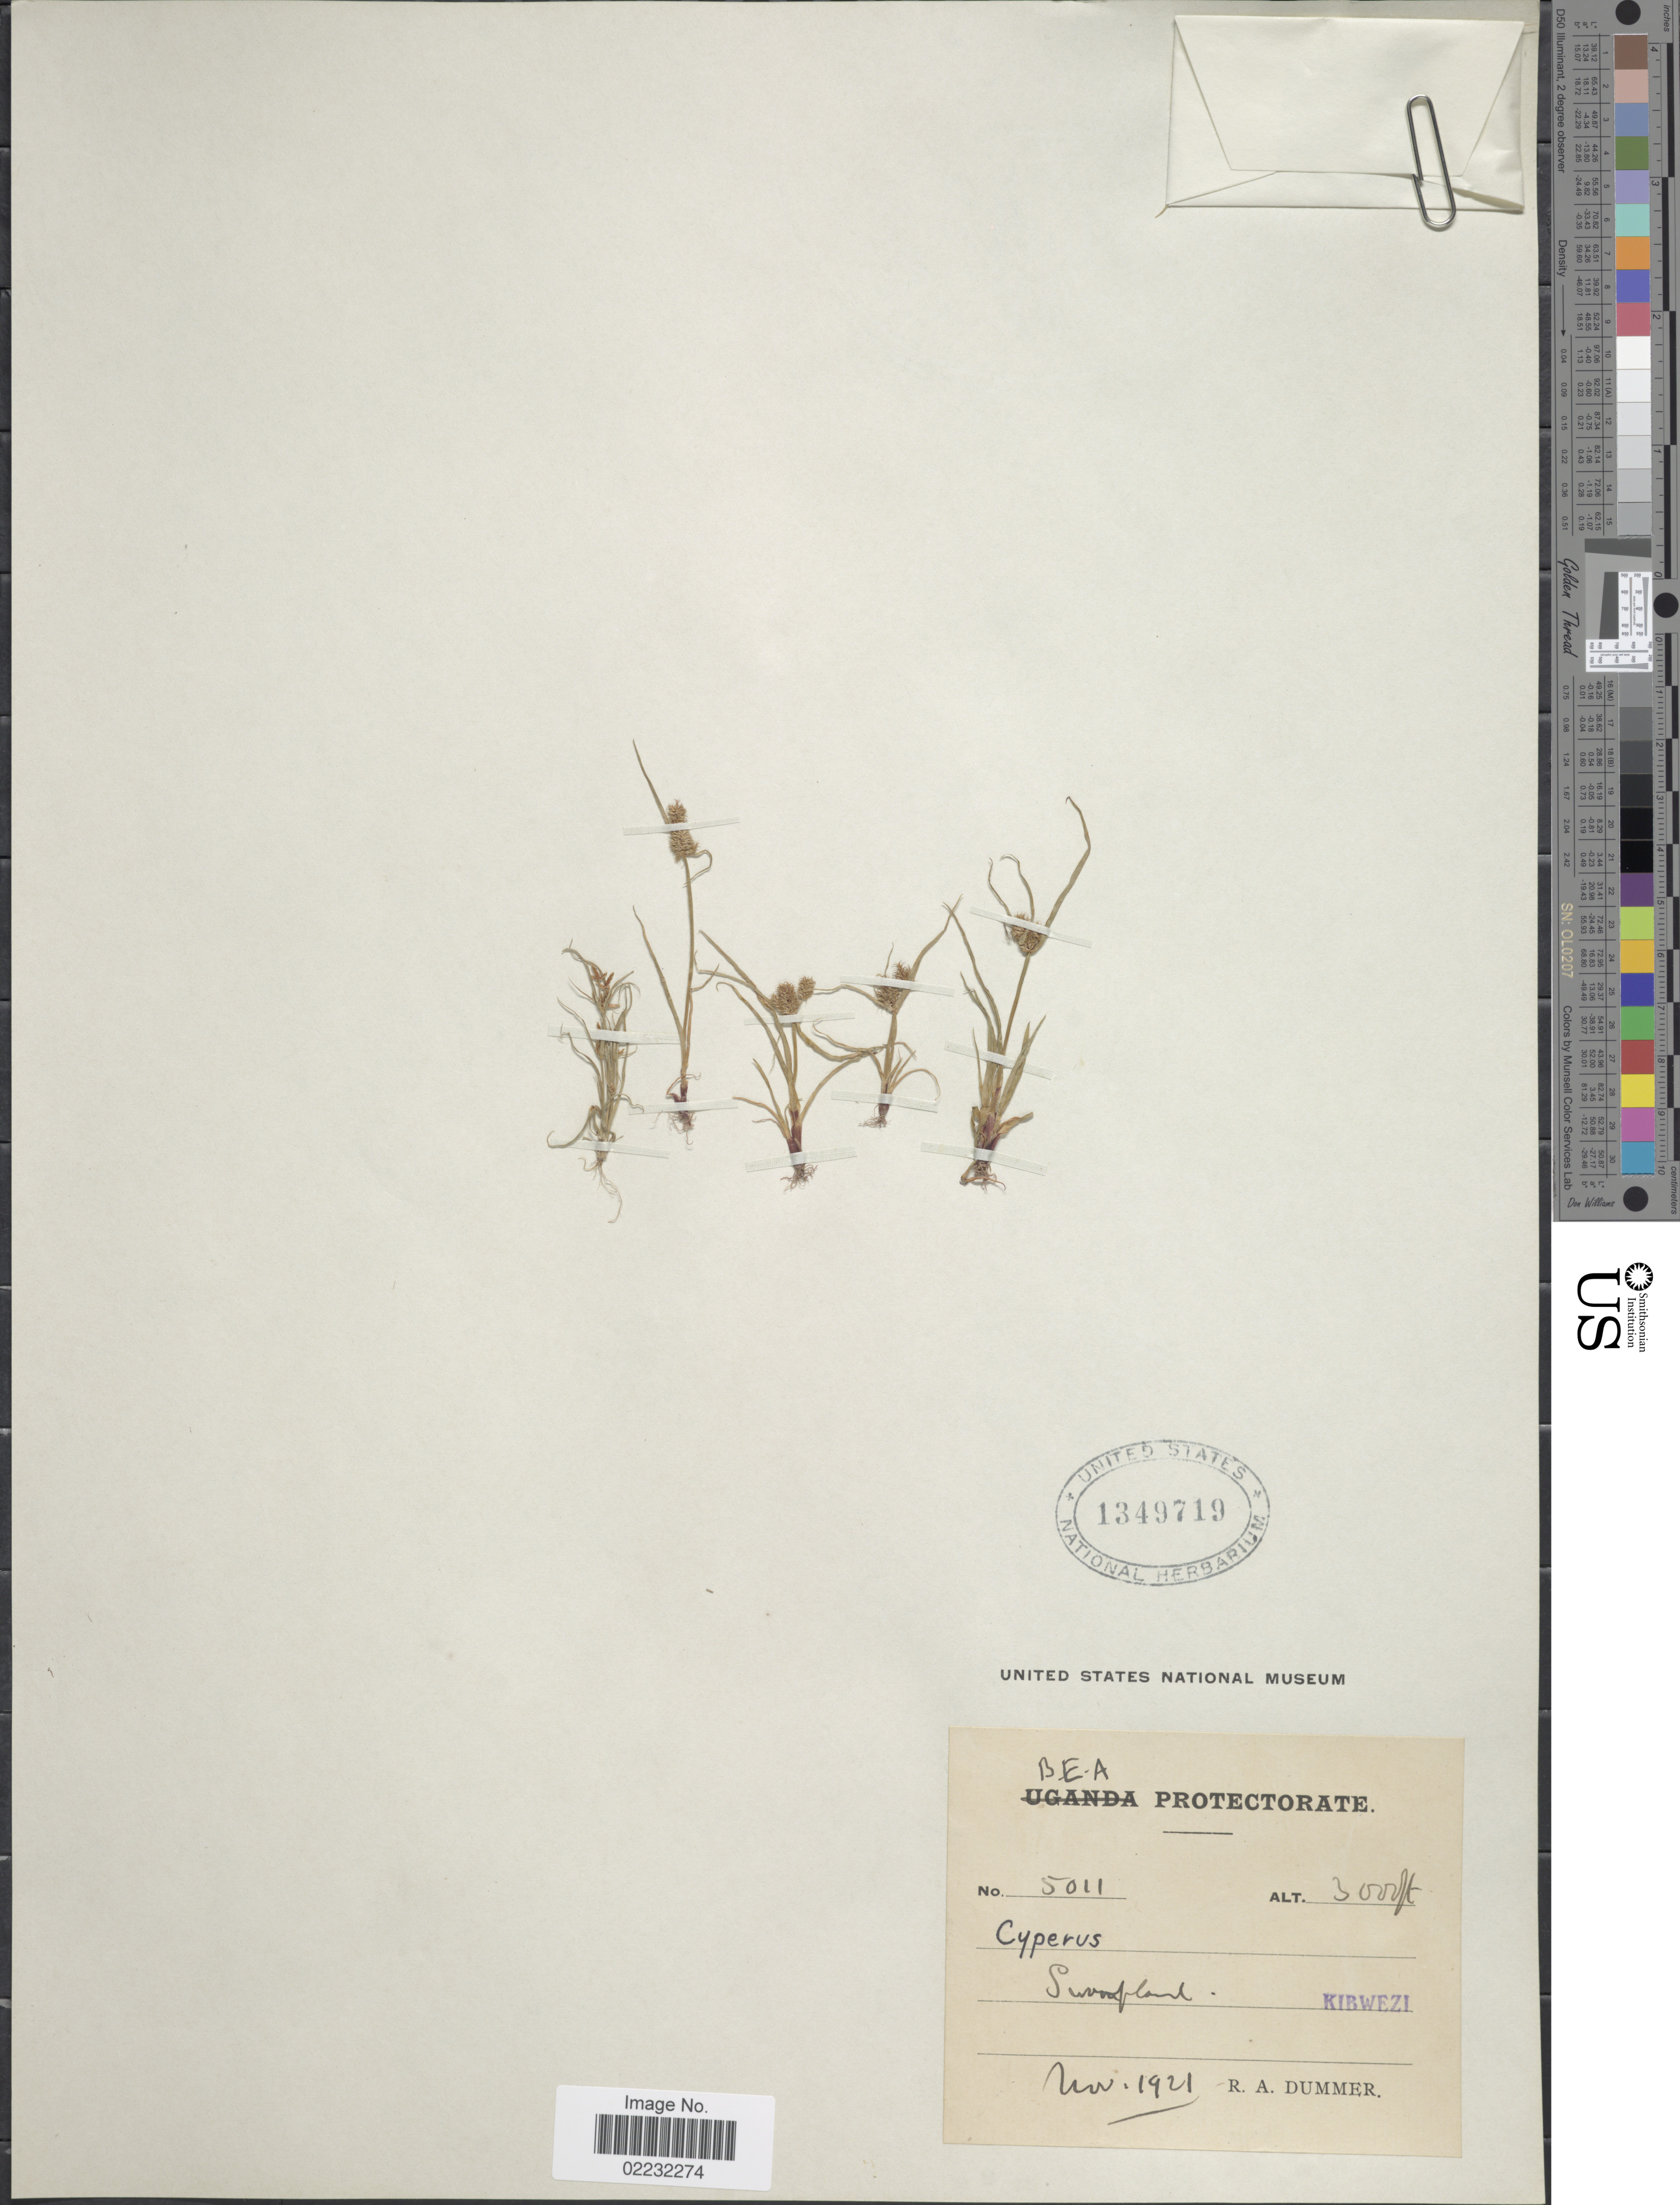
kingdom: Plantae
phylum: Tracheophyta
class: Liliopsida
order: Poales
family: Cyperaceae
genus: Cyperus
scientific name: Cyperus squarrosus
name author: L.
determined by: Strong, Mark T., (BOT), Smithsonian Institution - National Museum of Natural History (UNITED STATES)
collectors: R. Dümmer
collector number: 5011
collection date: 1921-11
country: Kenya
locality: B.E.A., swampland, Kibwezi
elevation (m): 914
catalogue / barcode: US 1349719